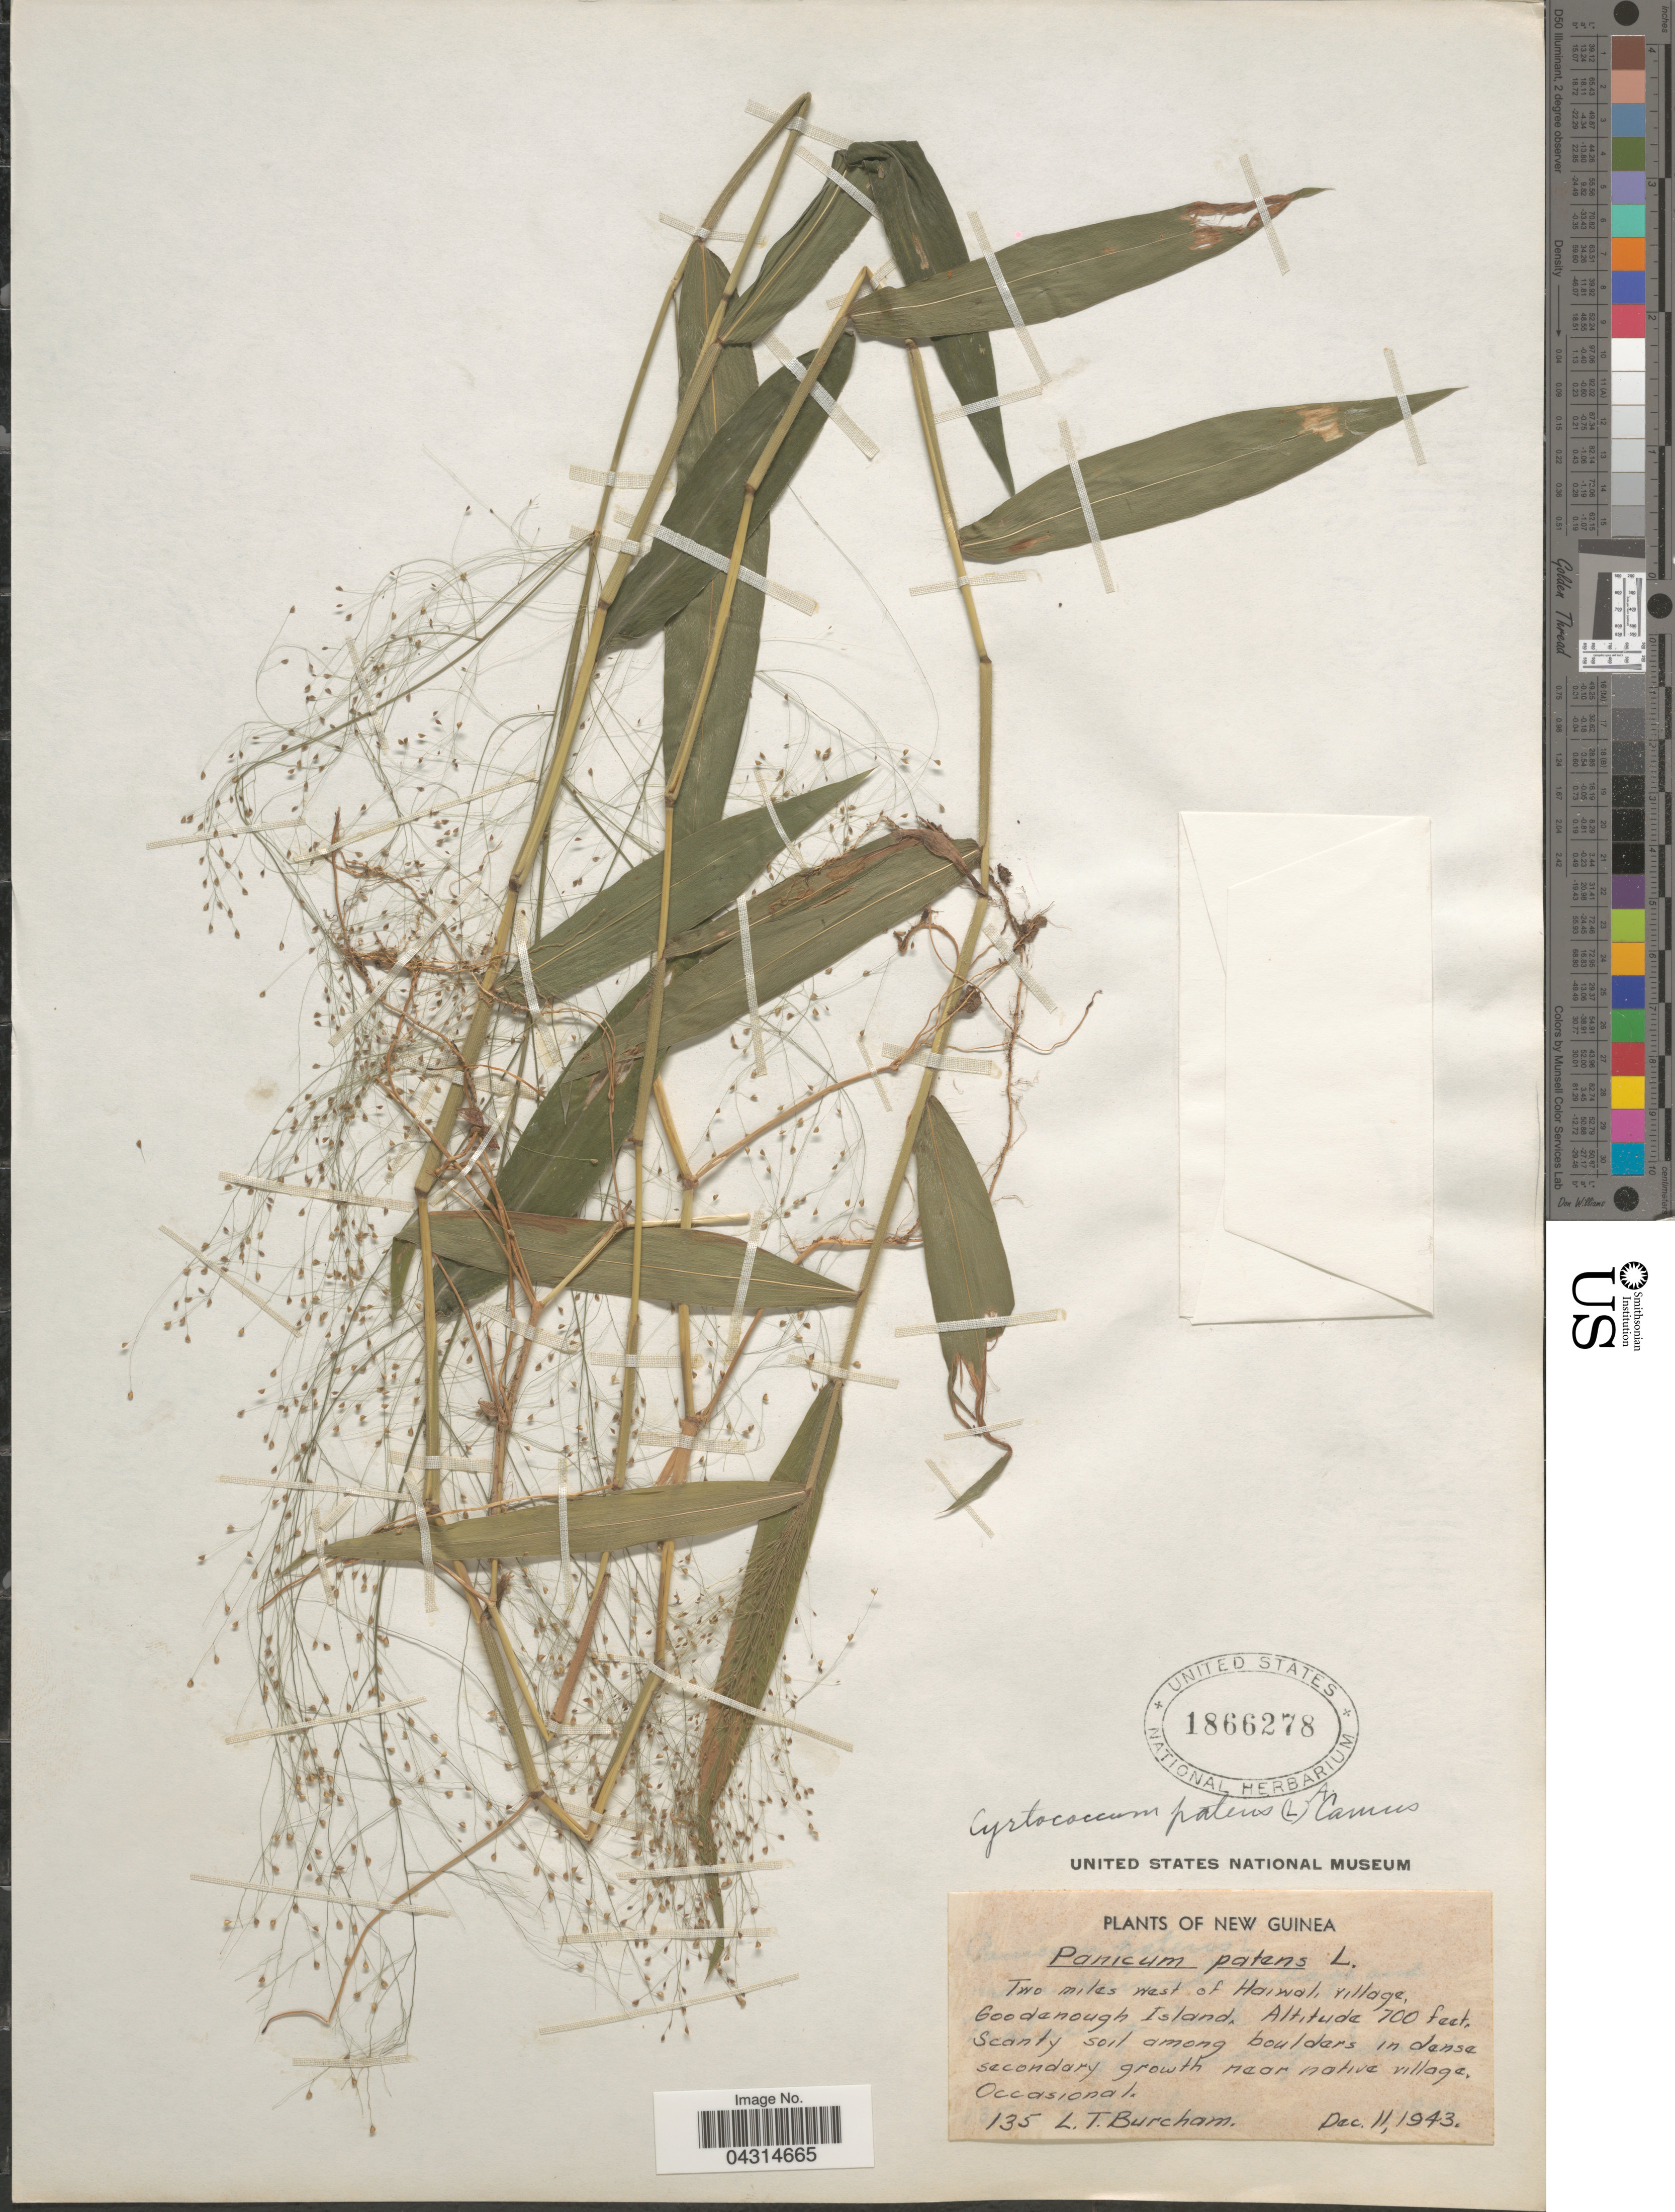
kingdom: Plantae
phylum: Tracheophyta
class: Liliopsida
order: Poales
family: Poaceae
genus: Cyrtococcum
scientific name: Cyrtococcum patens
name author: (L.) A. Camus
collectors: L. Burcham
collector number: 135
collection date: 1943-12-11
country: Papua New Guinea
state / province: Milne Bay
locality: New Guinea. Two miles west of Haiwali village, Goodenough Island.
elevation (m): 213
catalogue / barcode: US 1866278